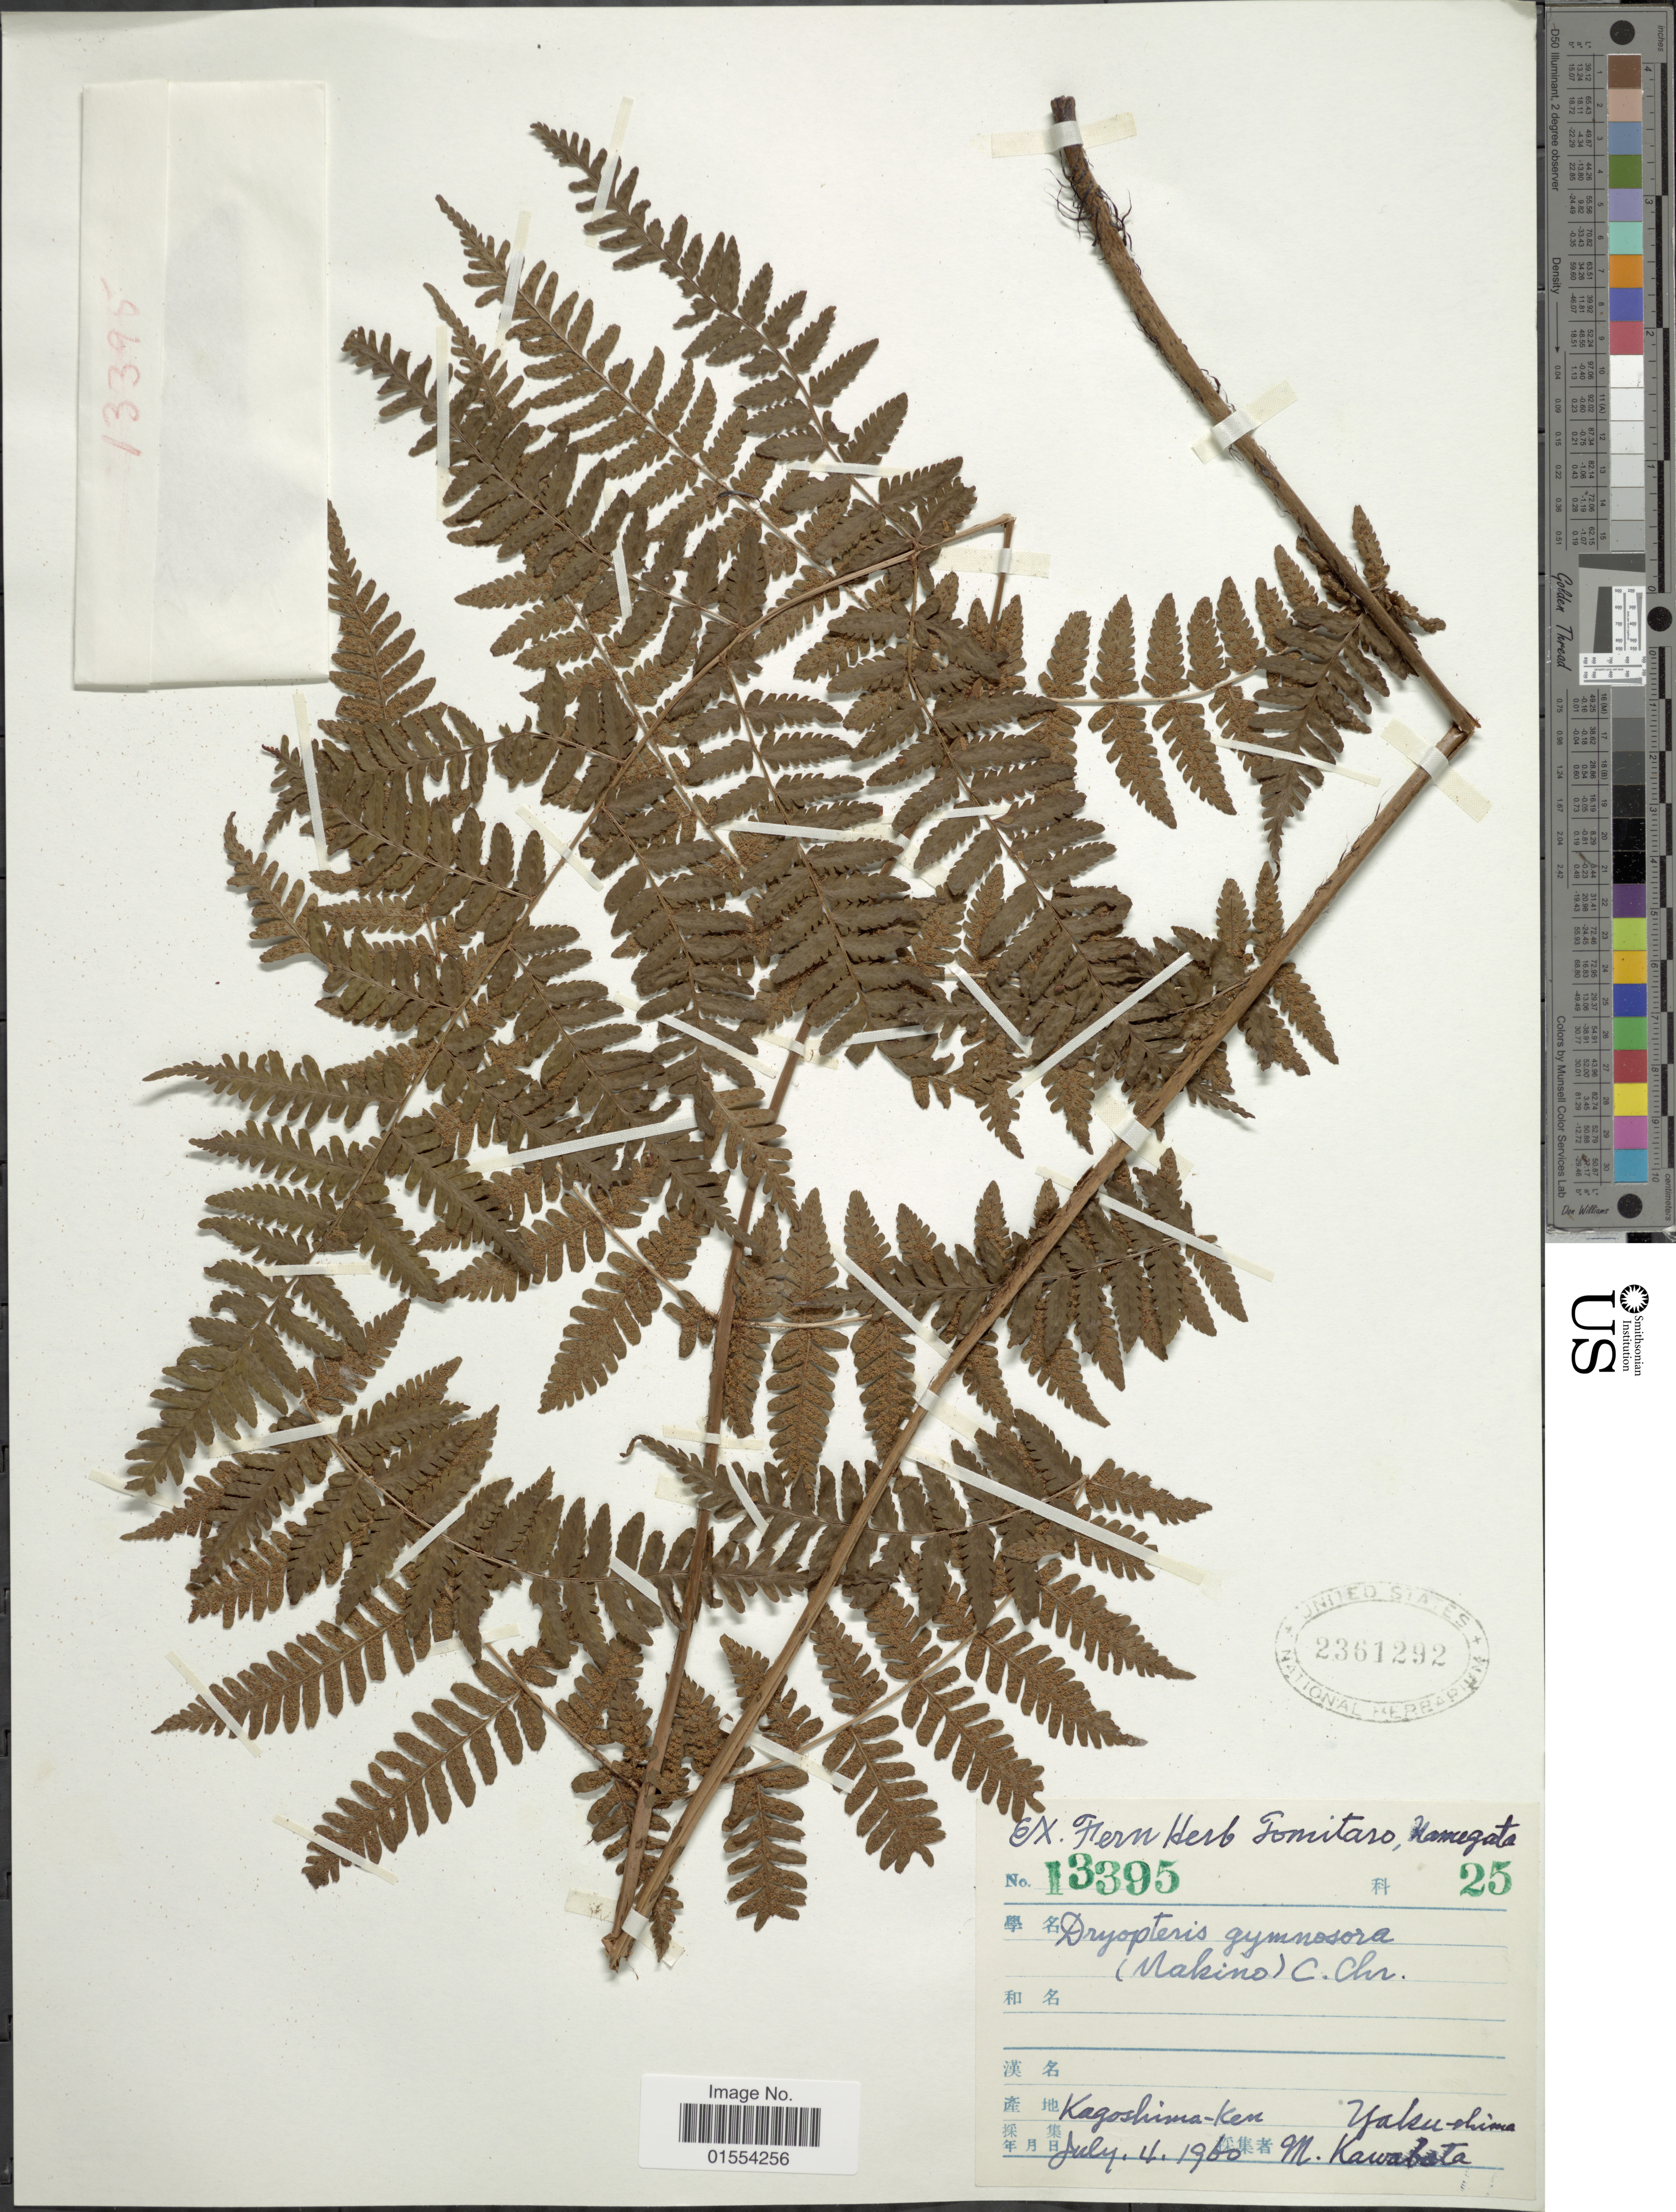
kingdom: Plantae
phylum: Tracheophyta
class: Polypodiopsida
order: Polypodiales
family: Dryopteridaceae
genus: Dryopteris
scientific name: Dryopteris gymnosora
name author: (Makino) C. Chr.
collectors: M. Kawabata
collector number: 13395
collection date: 1960-07-04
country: Japan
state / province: Kagosima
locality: Kagoshima-Ken, Yaku-shima.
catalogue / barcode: US 2361292